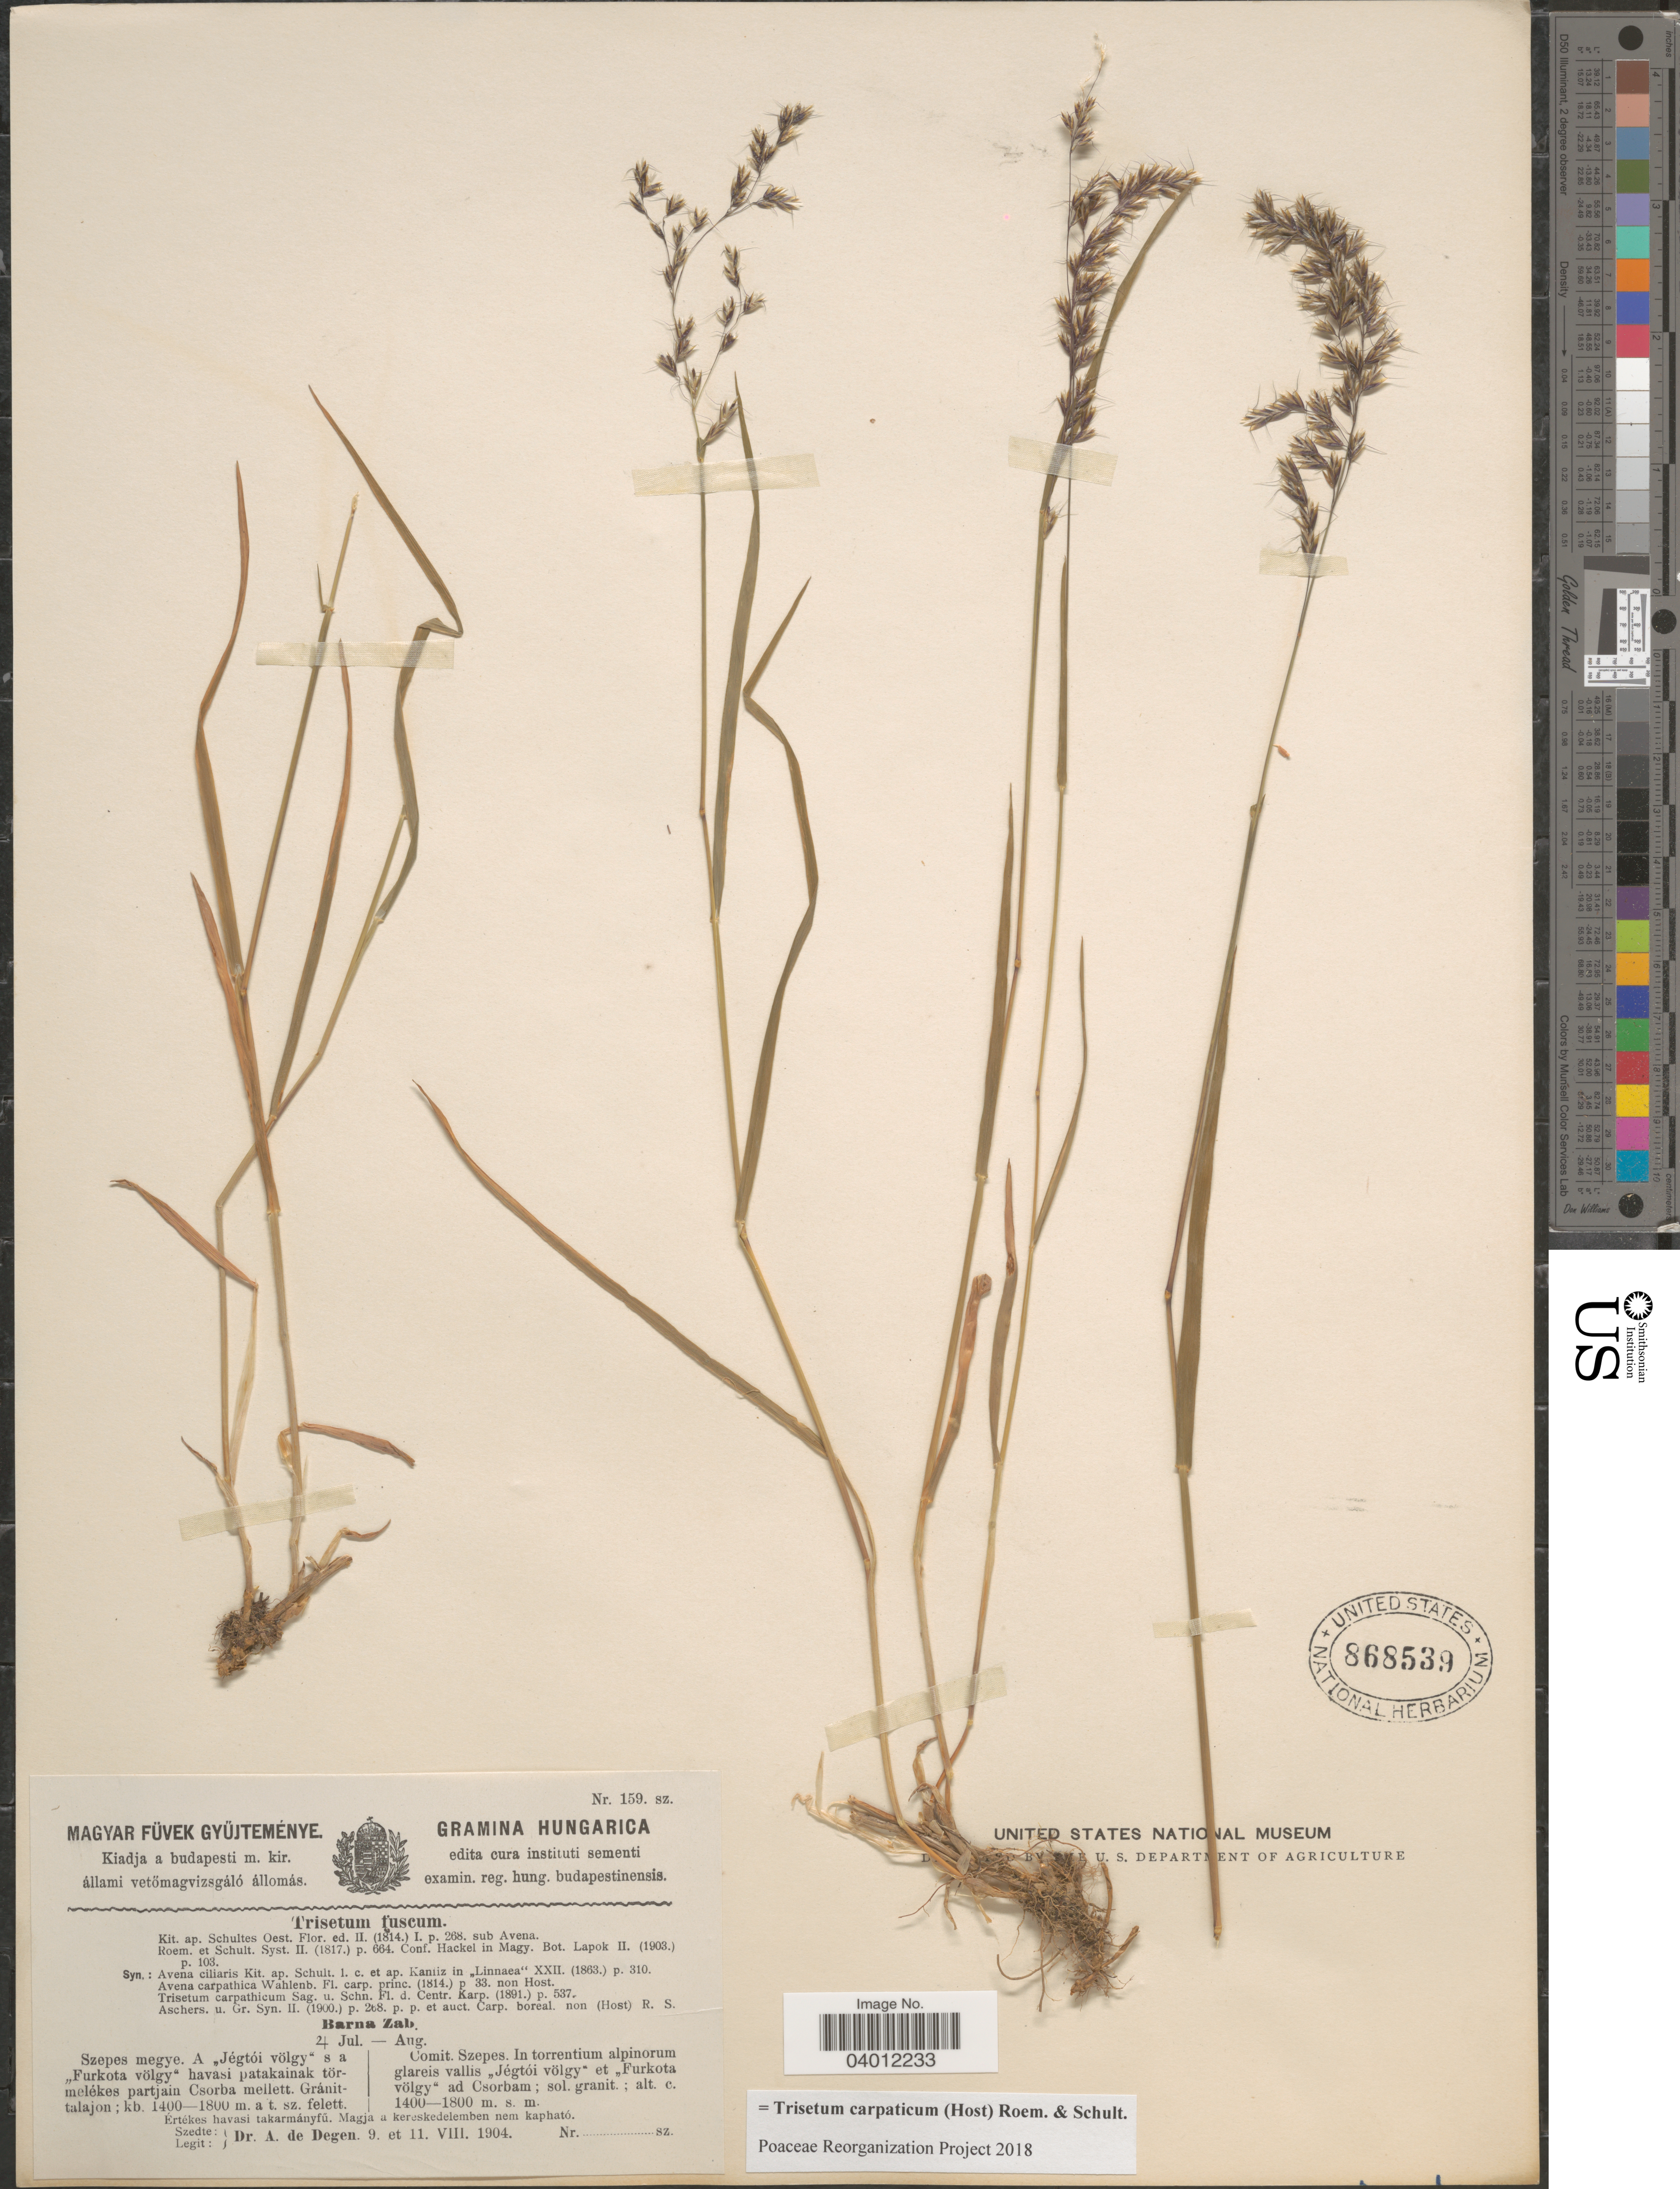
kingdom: Plantae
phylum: Tracheophyta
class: Liliopsida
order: Poales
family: Poaceae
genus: Trisetum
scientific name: Trisetum carpaticum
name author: (Host) Roem. & Schult.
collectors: A. Degen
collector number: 159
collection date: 1904-08-09/1904-08-11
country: Hungary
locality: Comit. Szepes. In torrentium alpinorum glareis vallis "Jégtói völgy" et "Furkota völgy" ad Csorbam.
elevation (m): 1400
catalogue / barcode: US 868539